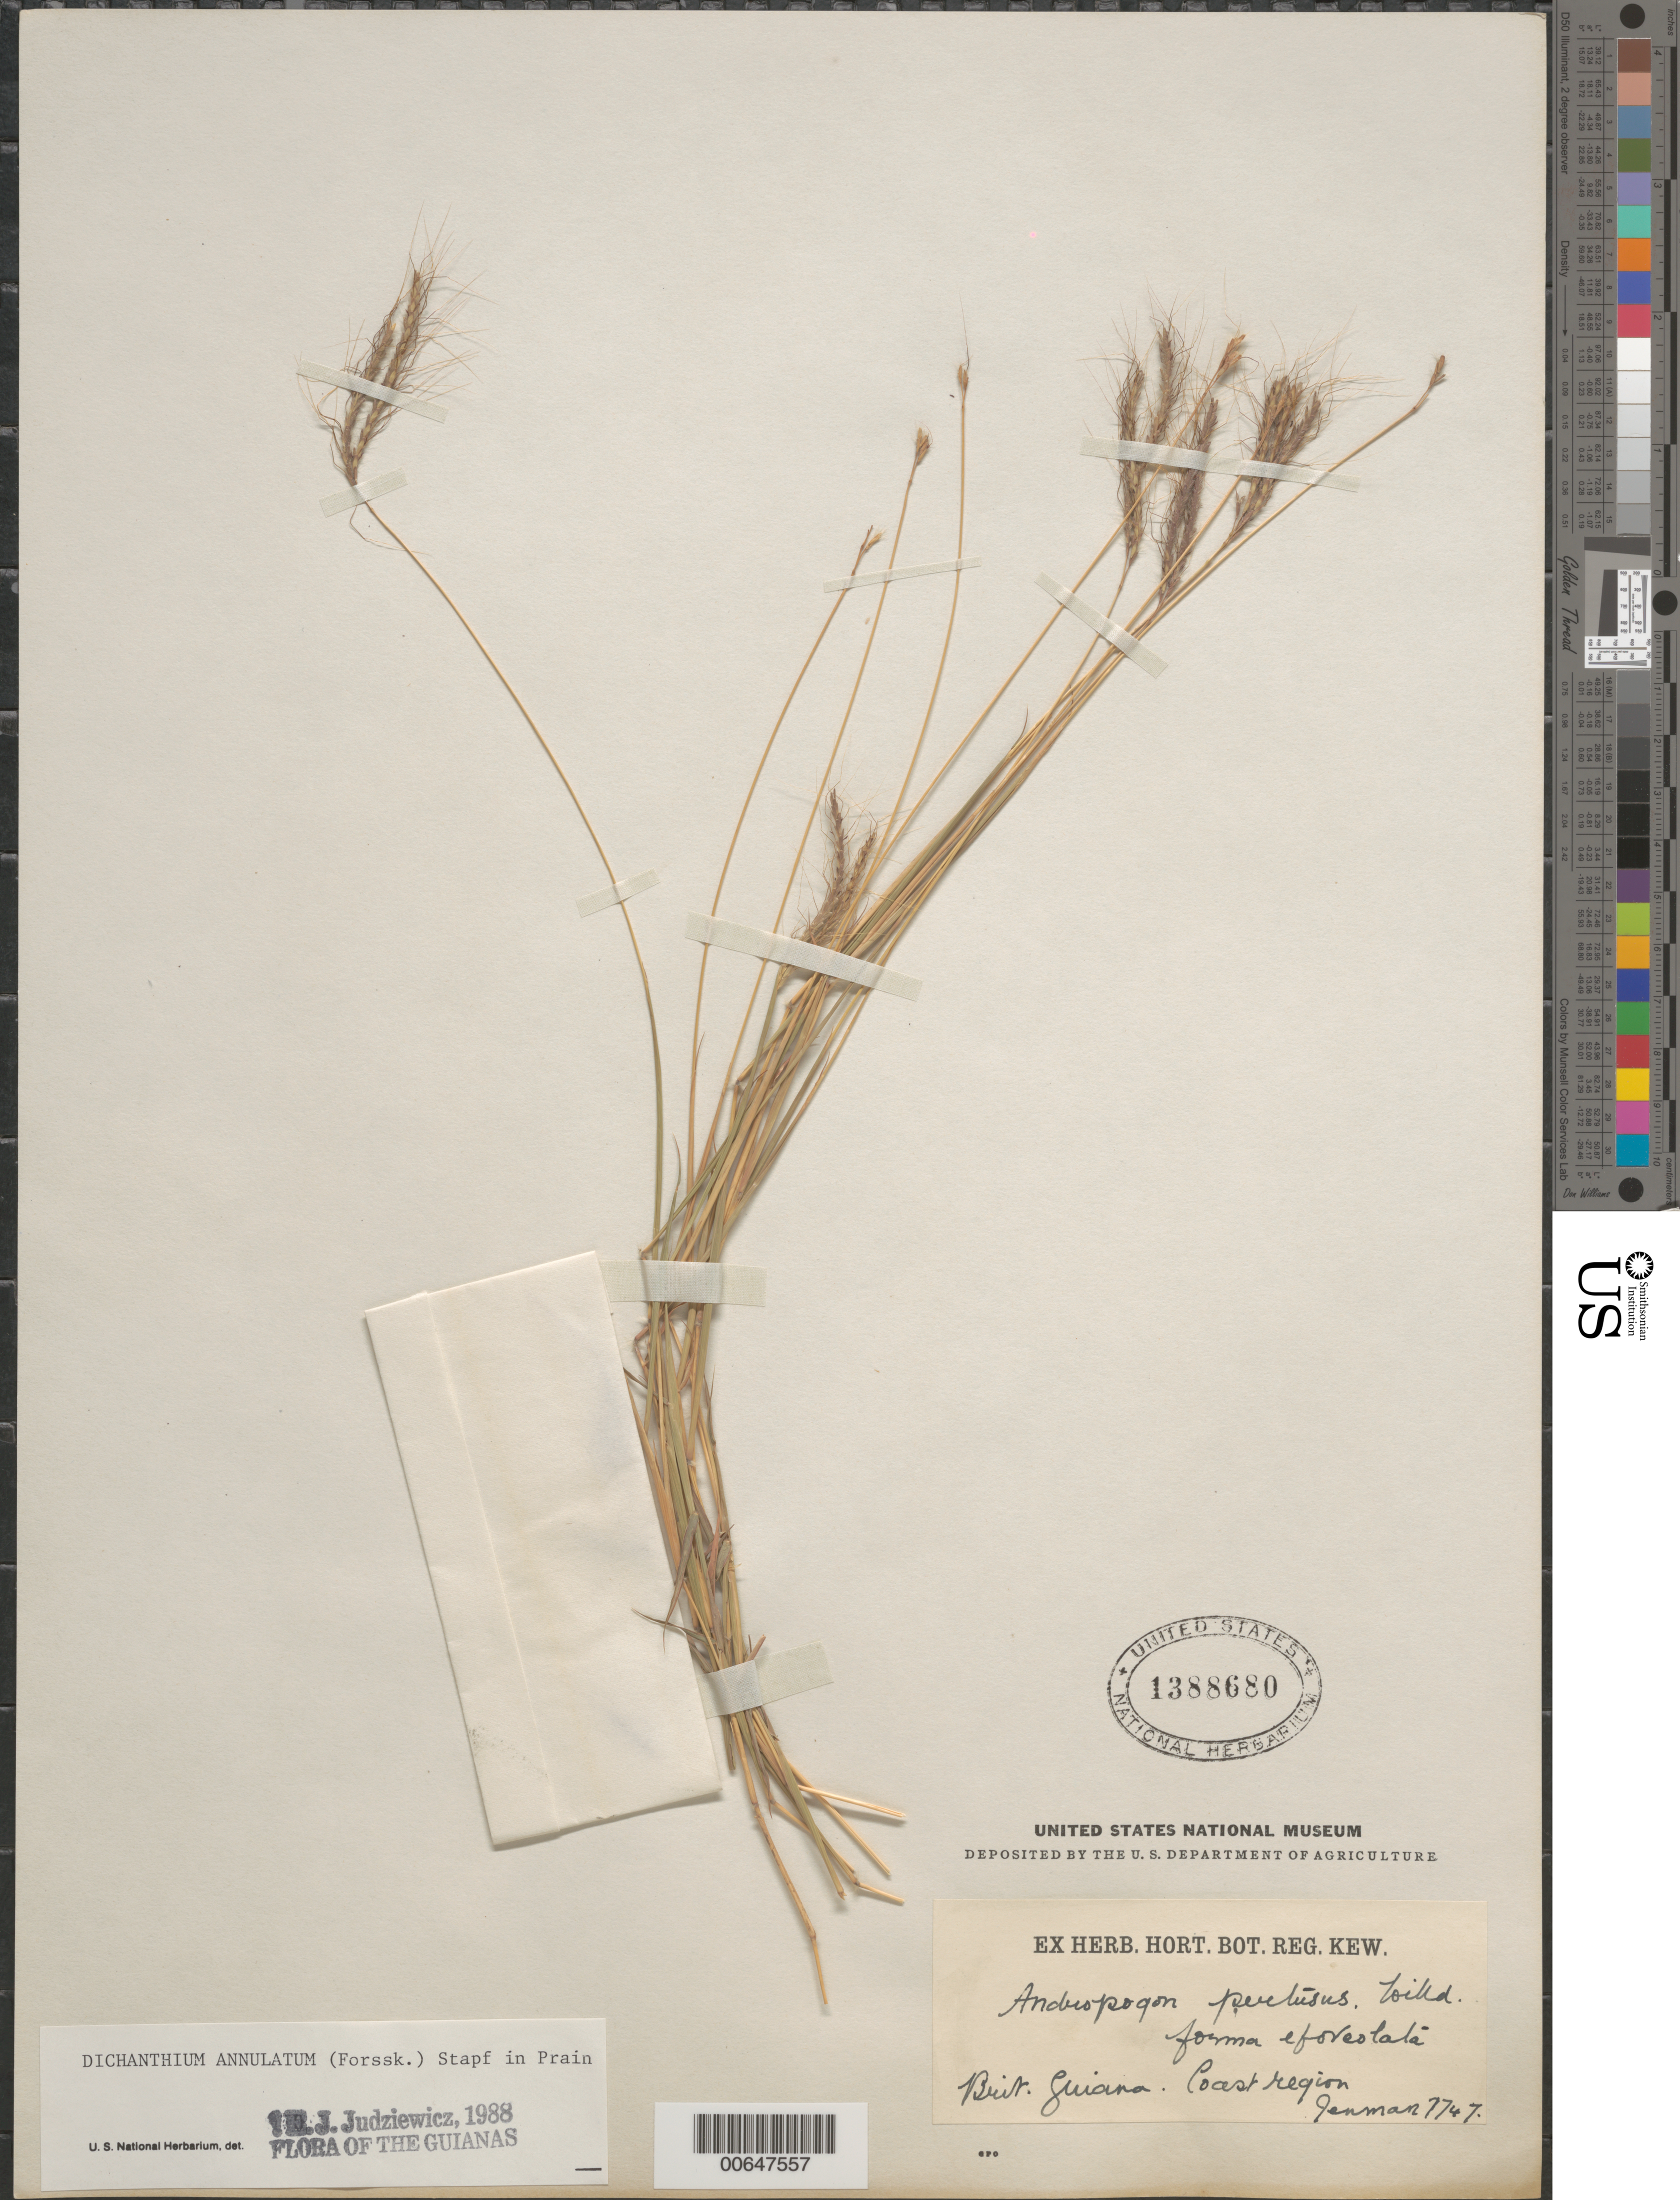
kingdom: Plantae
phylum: Tracheophyta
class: Liliopsida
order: Poales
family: Poaceae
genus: Dichanthium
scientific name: Dichanthium annulatum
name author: (Forssk.) Stapf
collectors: -. Jenman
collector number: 7747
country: Guyana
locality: British Guiana. Coast region.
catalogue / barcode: US 1388680